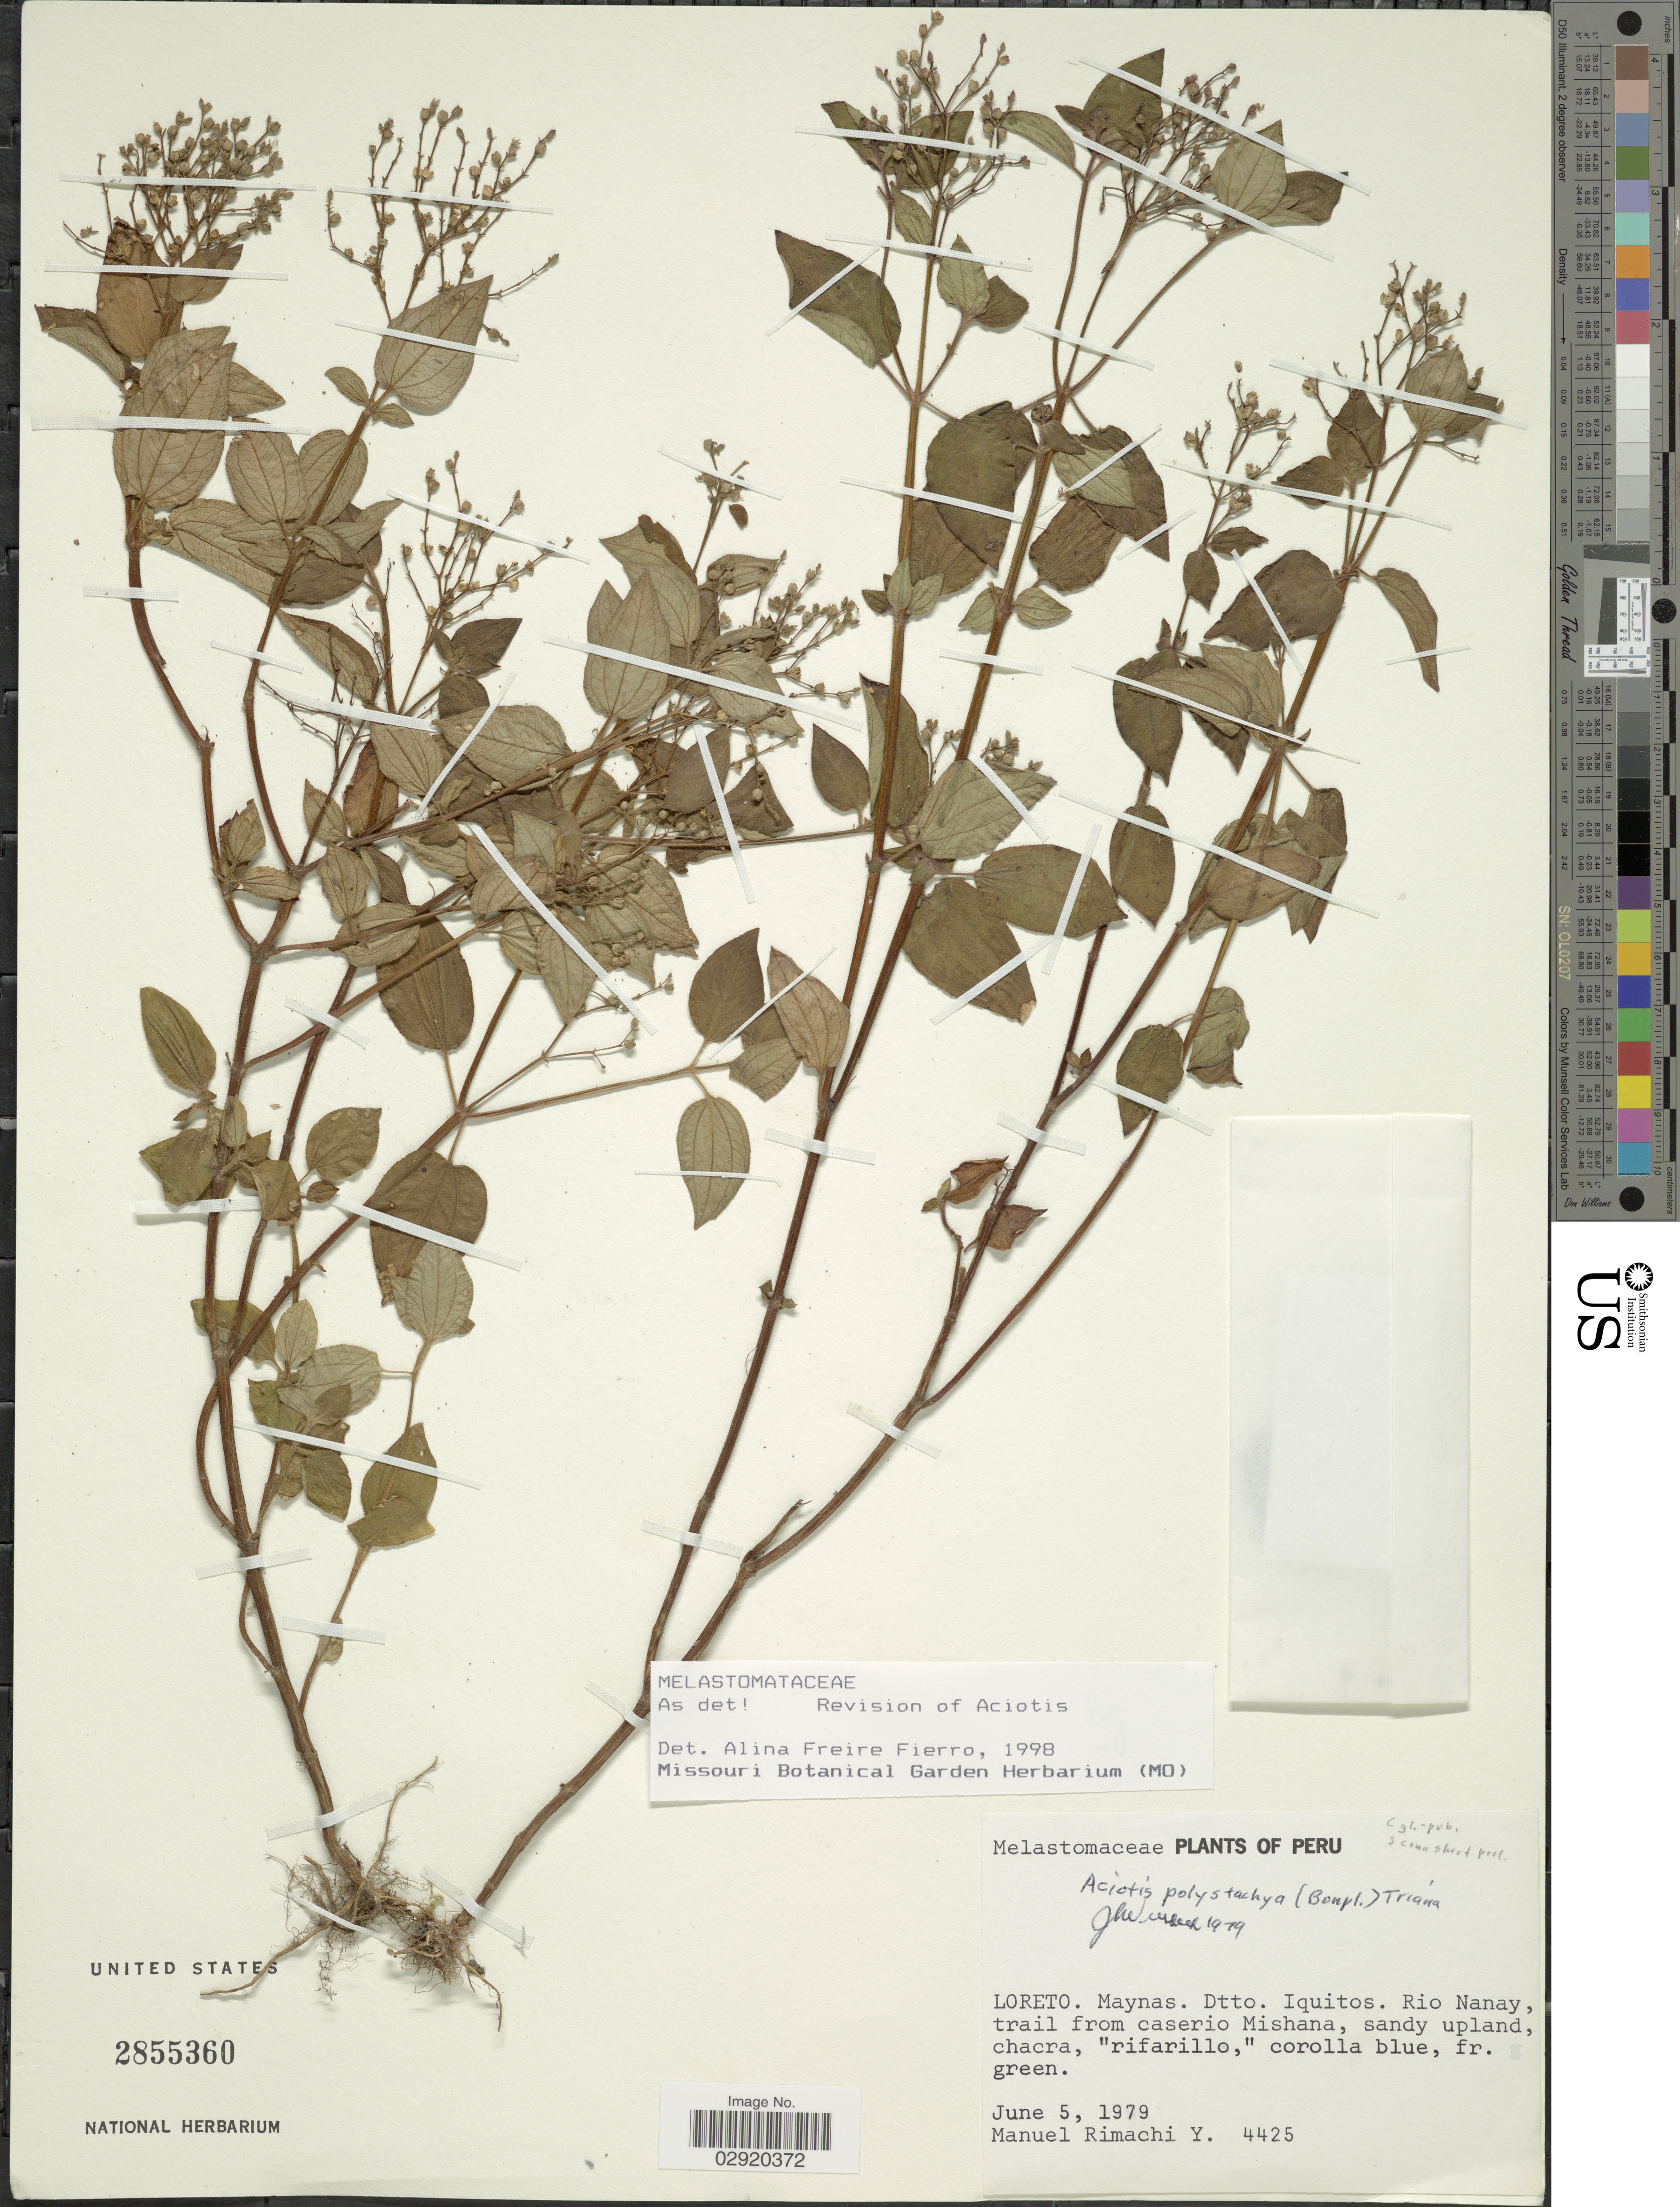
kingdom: Plantae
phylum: Tracheophyta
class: Magnoliopsida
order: Myrtales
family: Melastomataceae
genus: Aciotis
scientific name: Aciotis polystachya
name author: (Bonpl.) Triana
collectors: M. Rimachi Y.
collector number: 4425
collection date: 1979-06-05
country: Peru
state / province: Loreto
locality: Maynas. Dtto. Iquitos. Rio Nanay, trail from caserio Mishana.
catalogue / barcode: US 2855360